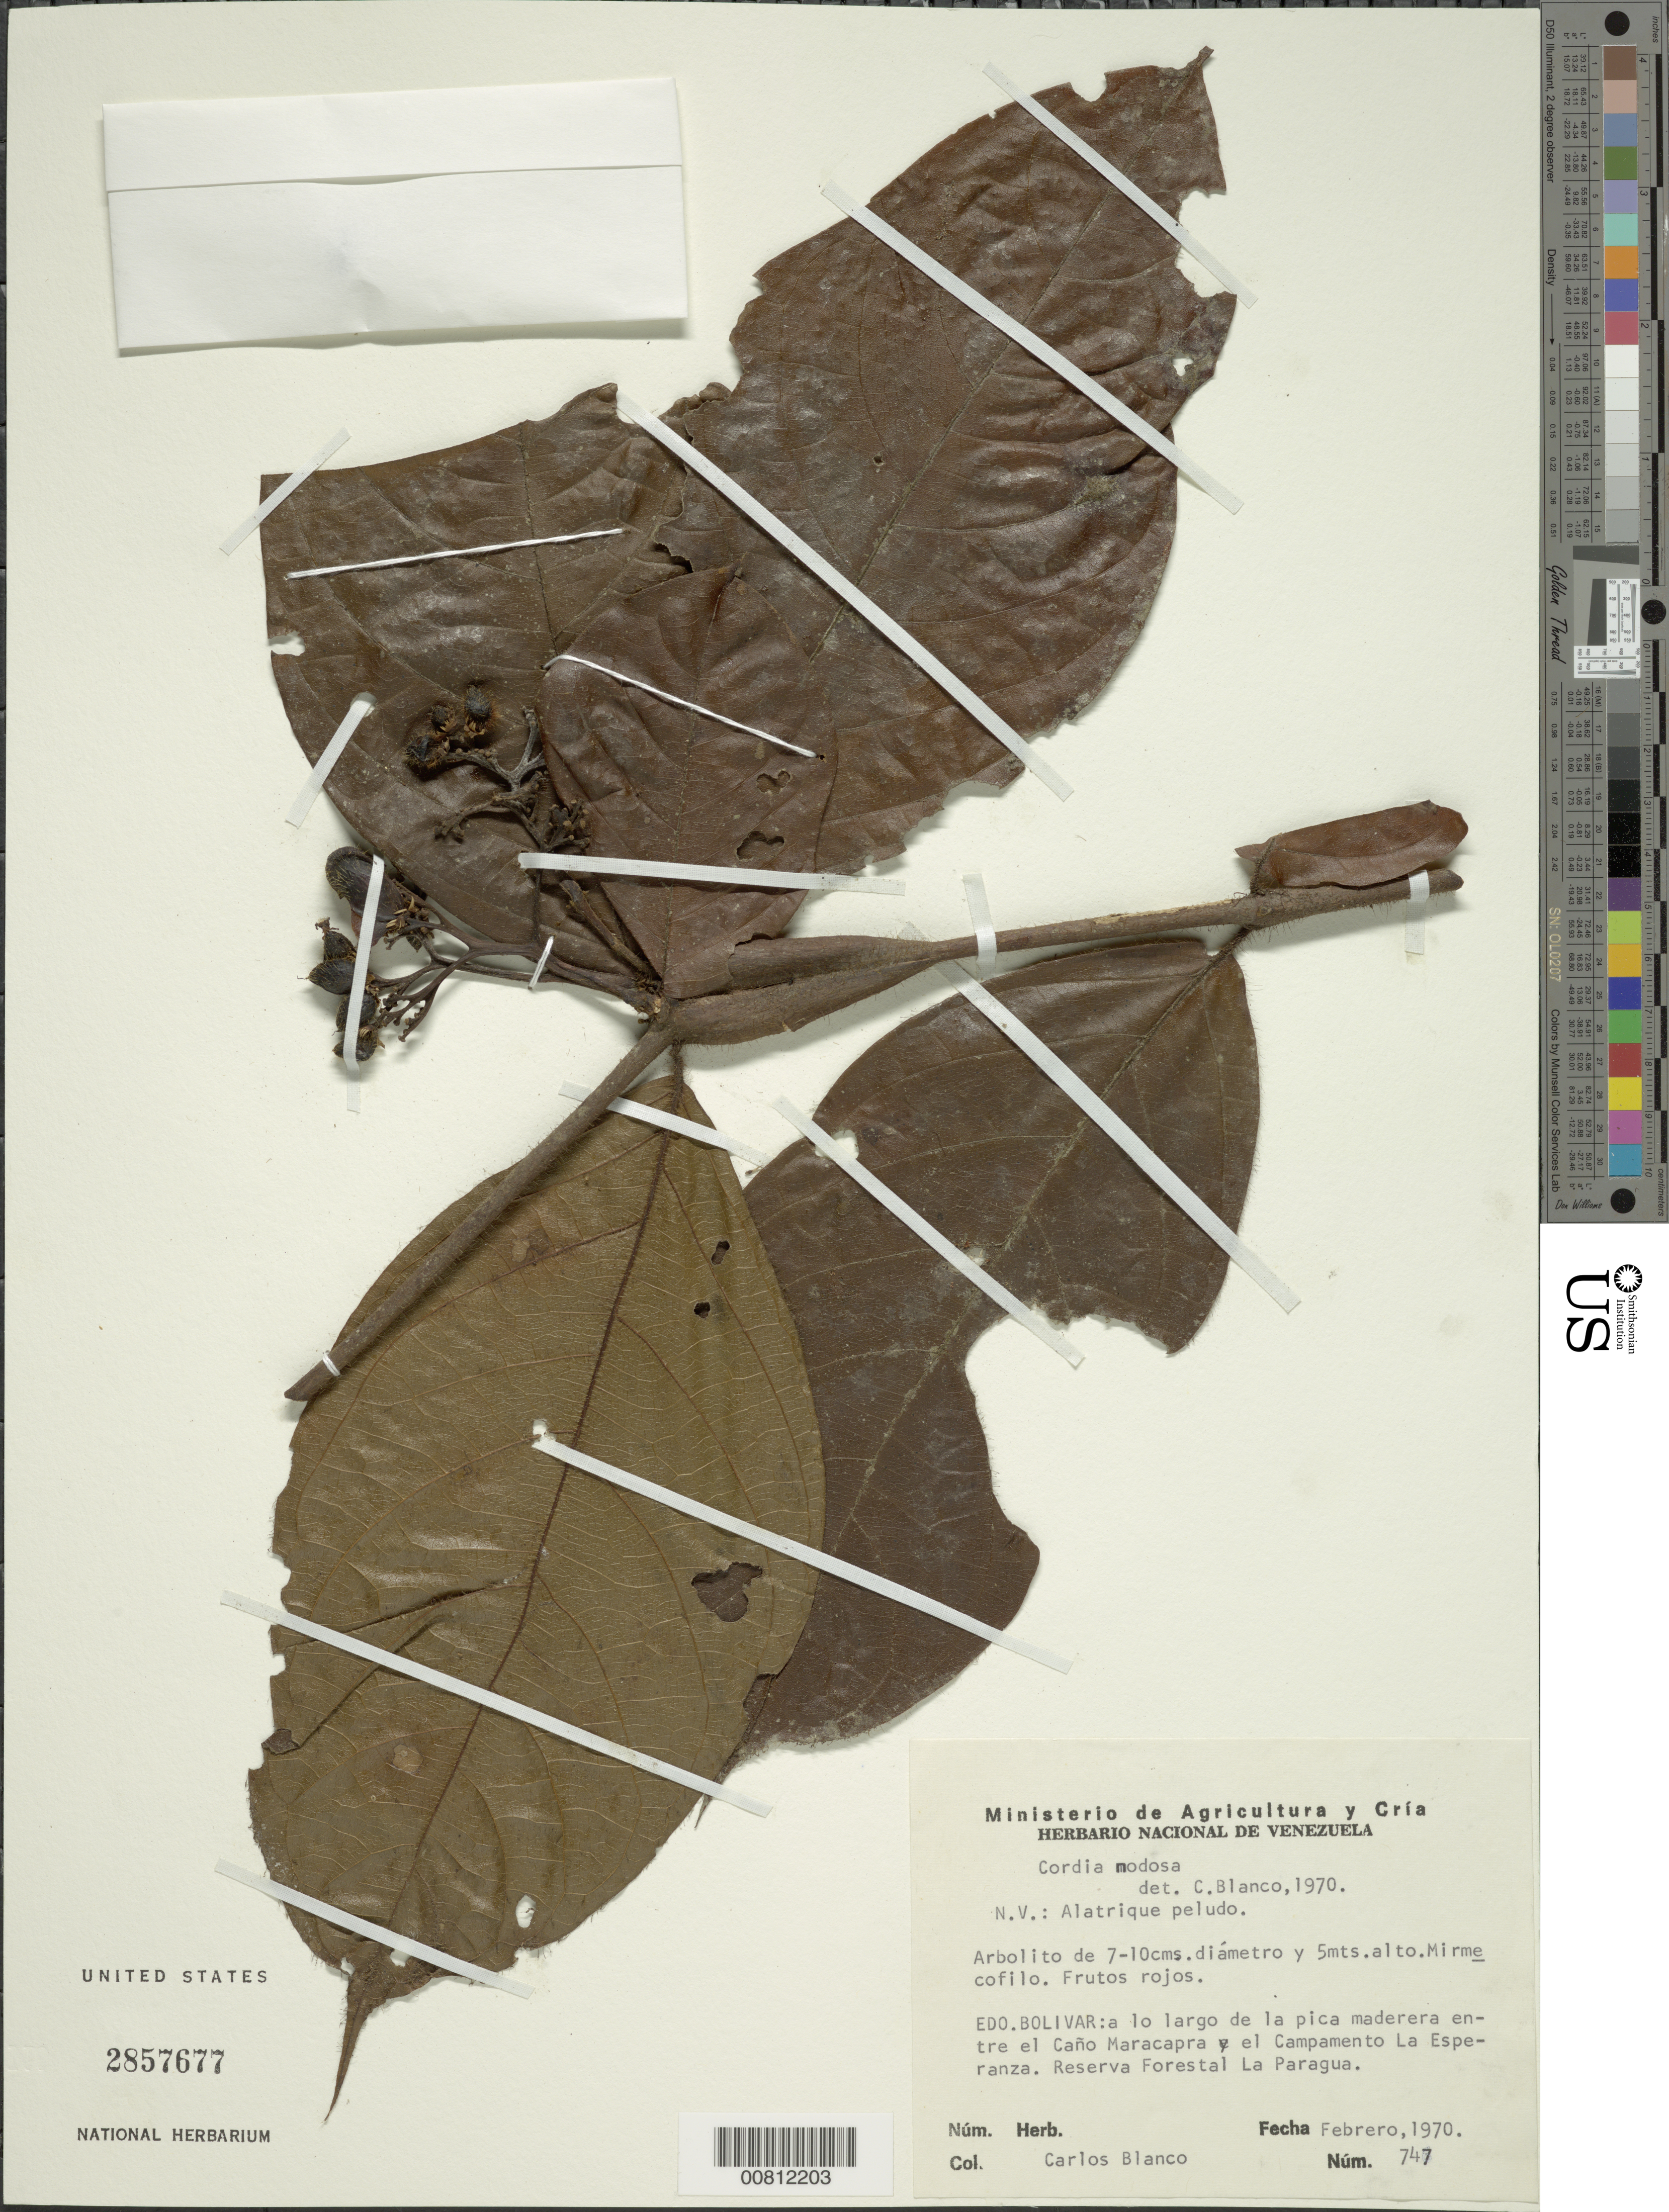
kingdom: Plantae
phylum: Tracheophyta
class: Magnoliopsida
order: Boraginales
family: Cordiaceae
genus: Cordia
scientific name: Cordia nodosa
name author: Lam.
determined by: Blanco, C. A.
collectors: C. A. Blanco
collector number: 747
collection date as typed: Feb-70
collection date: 1970-02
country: Venezuela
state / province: Bolívar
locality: Reserva Forestal La Paragua, a lo largo de la pica maderera entre el Caño Maracapra y el Campamento La Esperanza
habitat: Largo de la pica maderera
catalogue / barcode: US 2857677